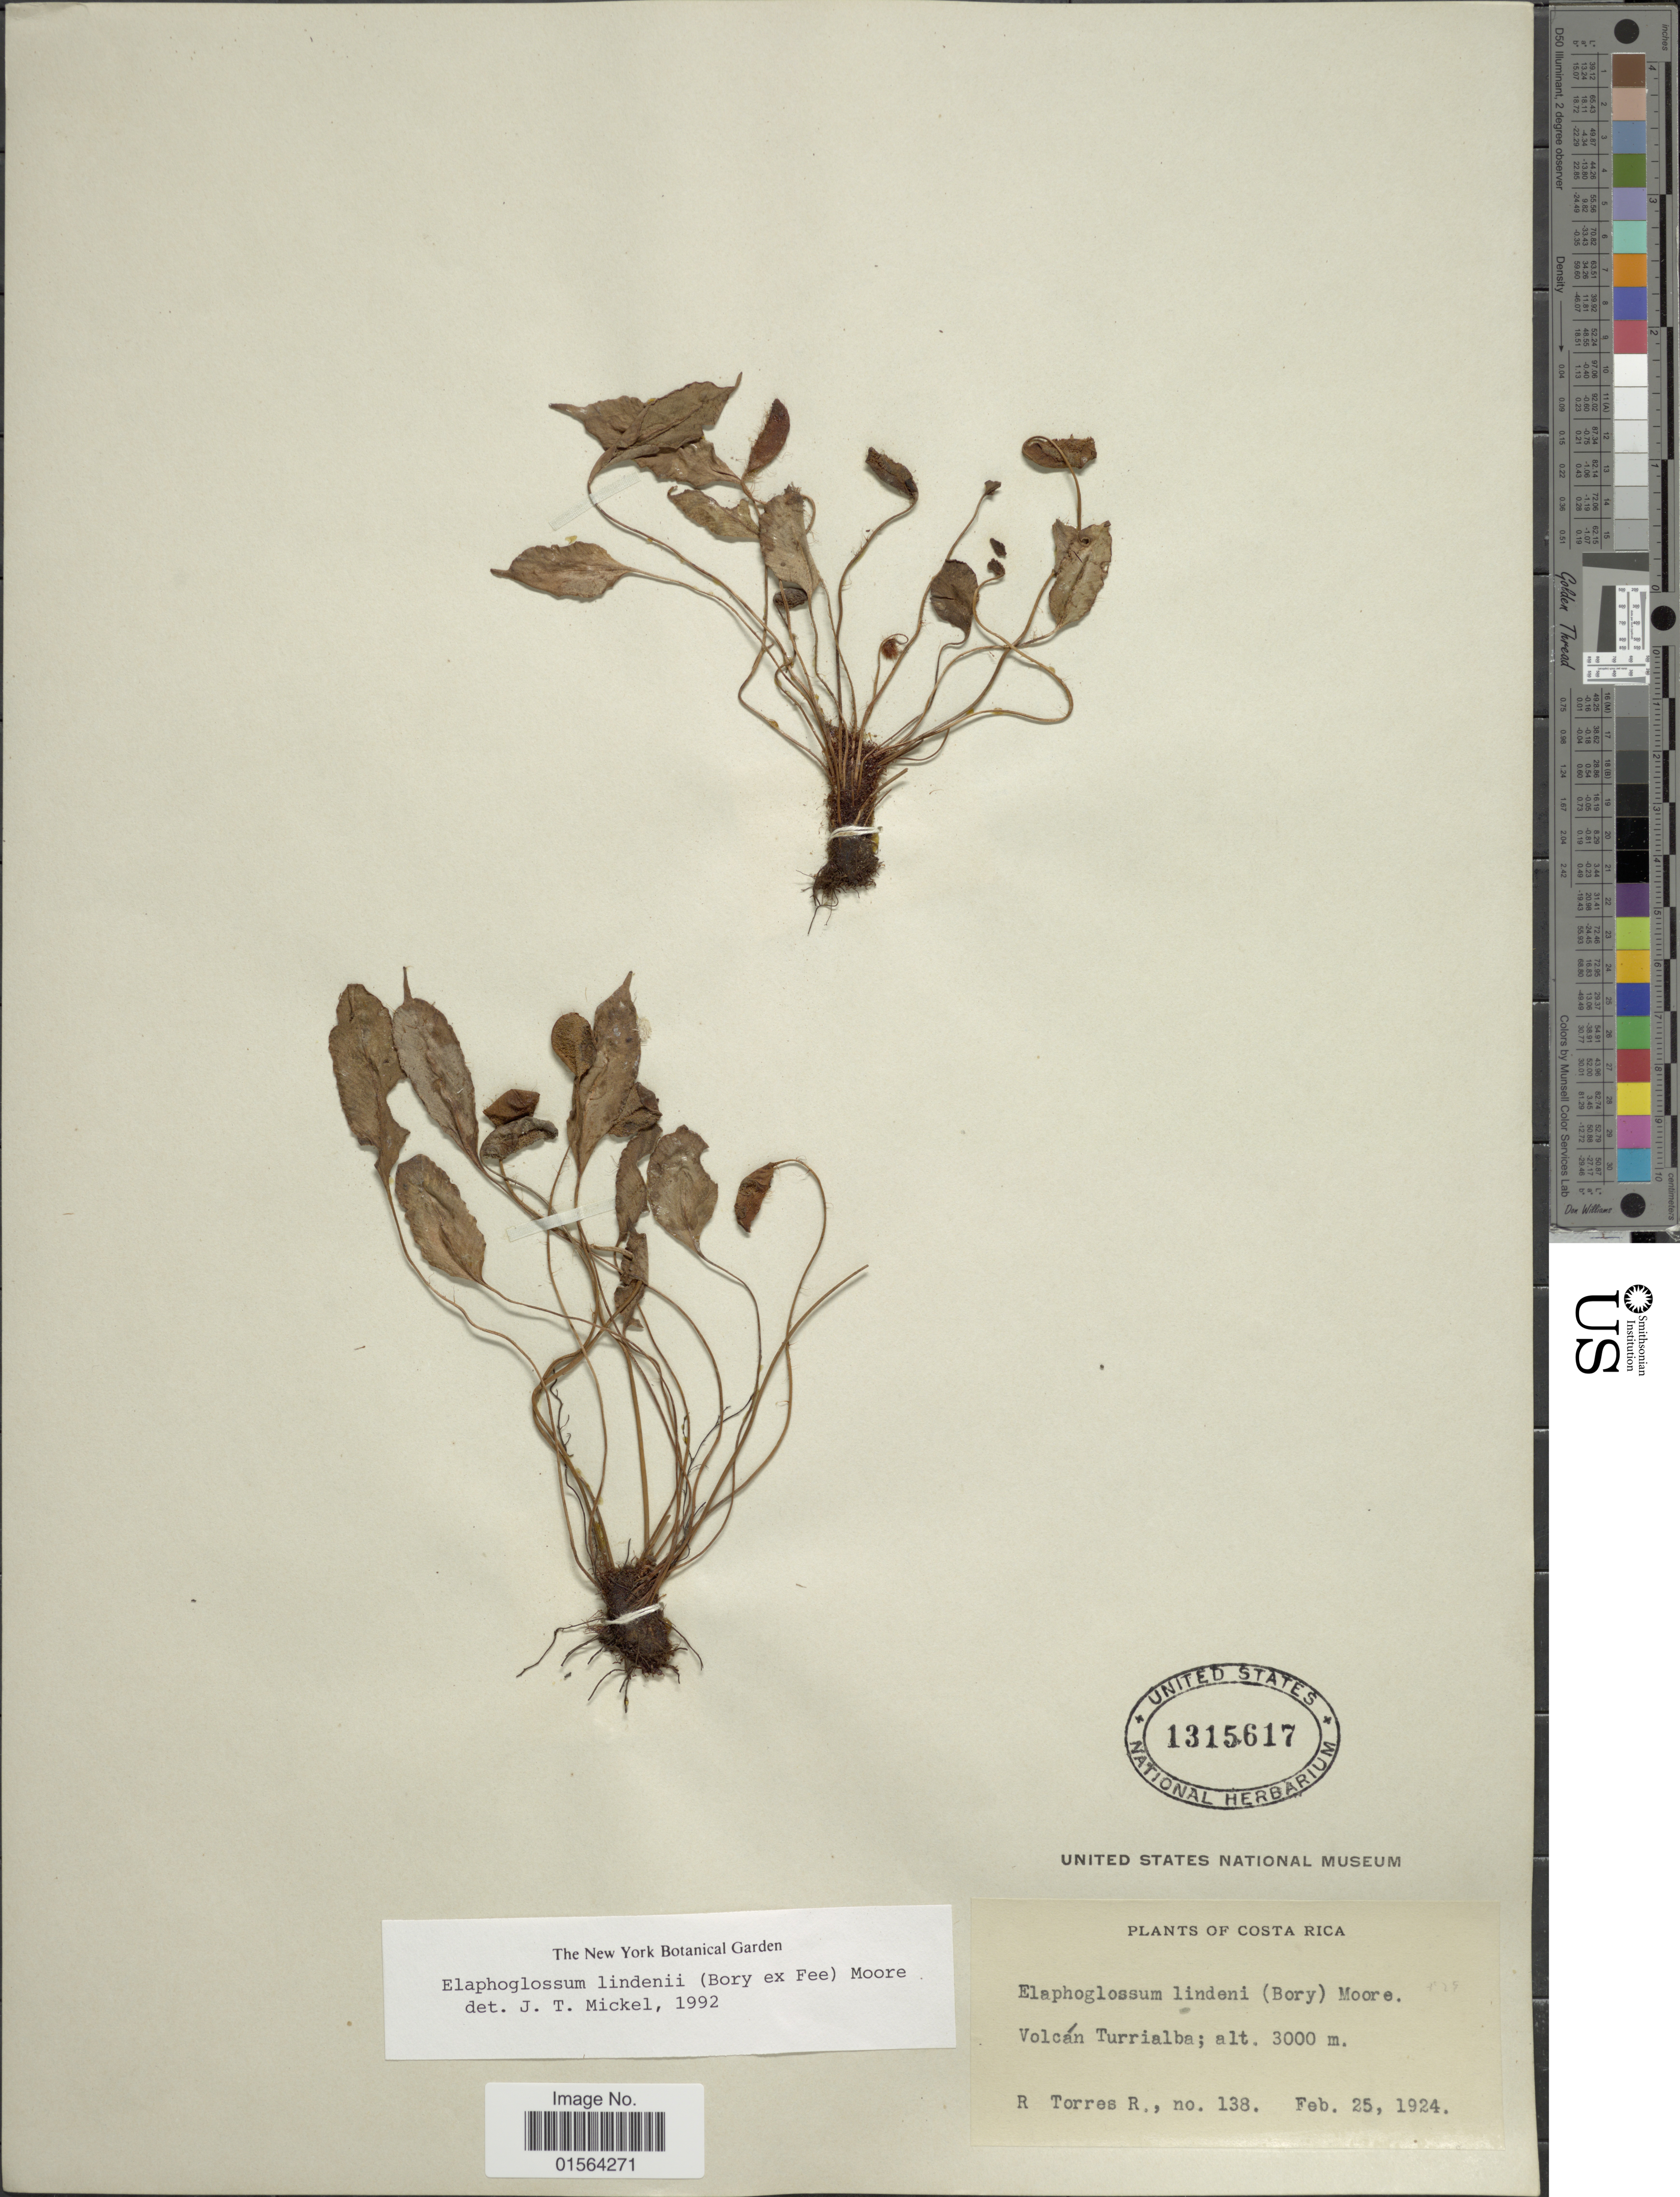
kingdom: Plantae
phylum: Tracheophyta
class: Polypodiopsida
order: Polypodiales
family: Dryopteridaceae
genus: Elaphoglossum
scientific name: Elaphoglossum lindenii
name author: (Bory ex Fée) T. Moore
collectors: R. Torres R.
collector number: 138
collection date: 1924-02-25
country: Costa Rica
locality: Volcan Turrialba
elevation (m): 3000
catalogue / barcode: US 1315617